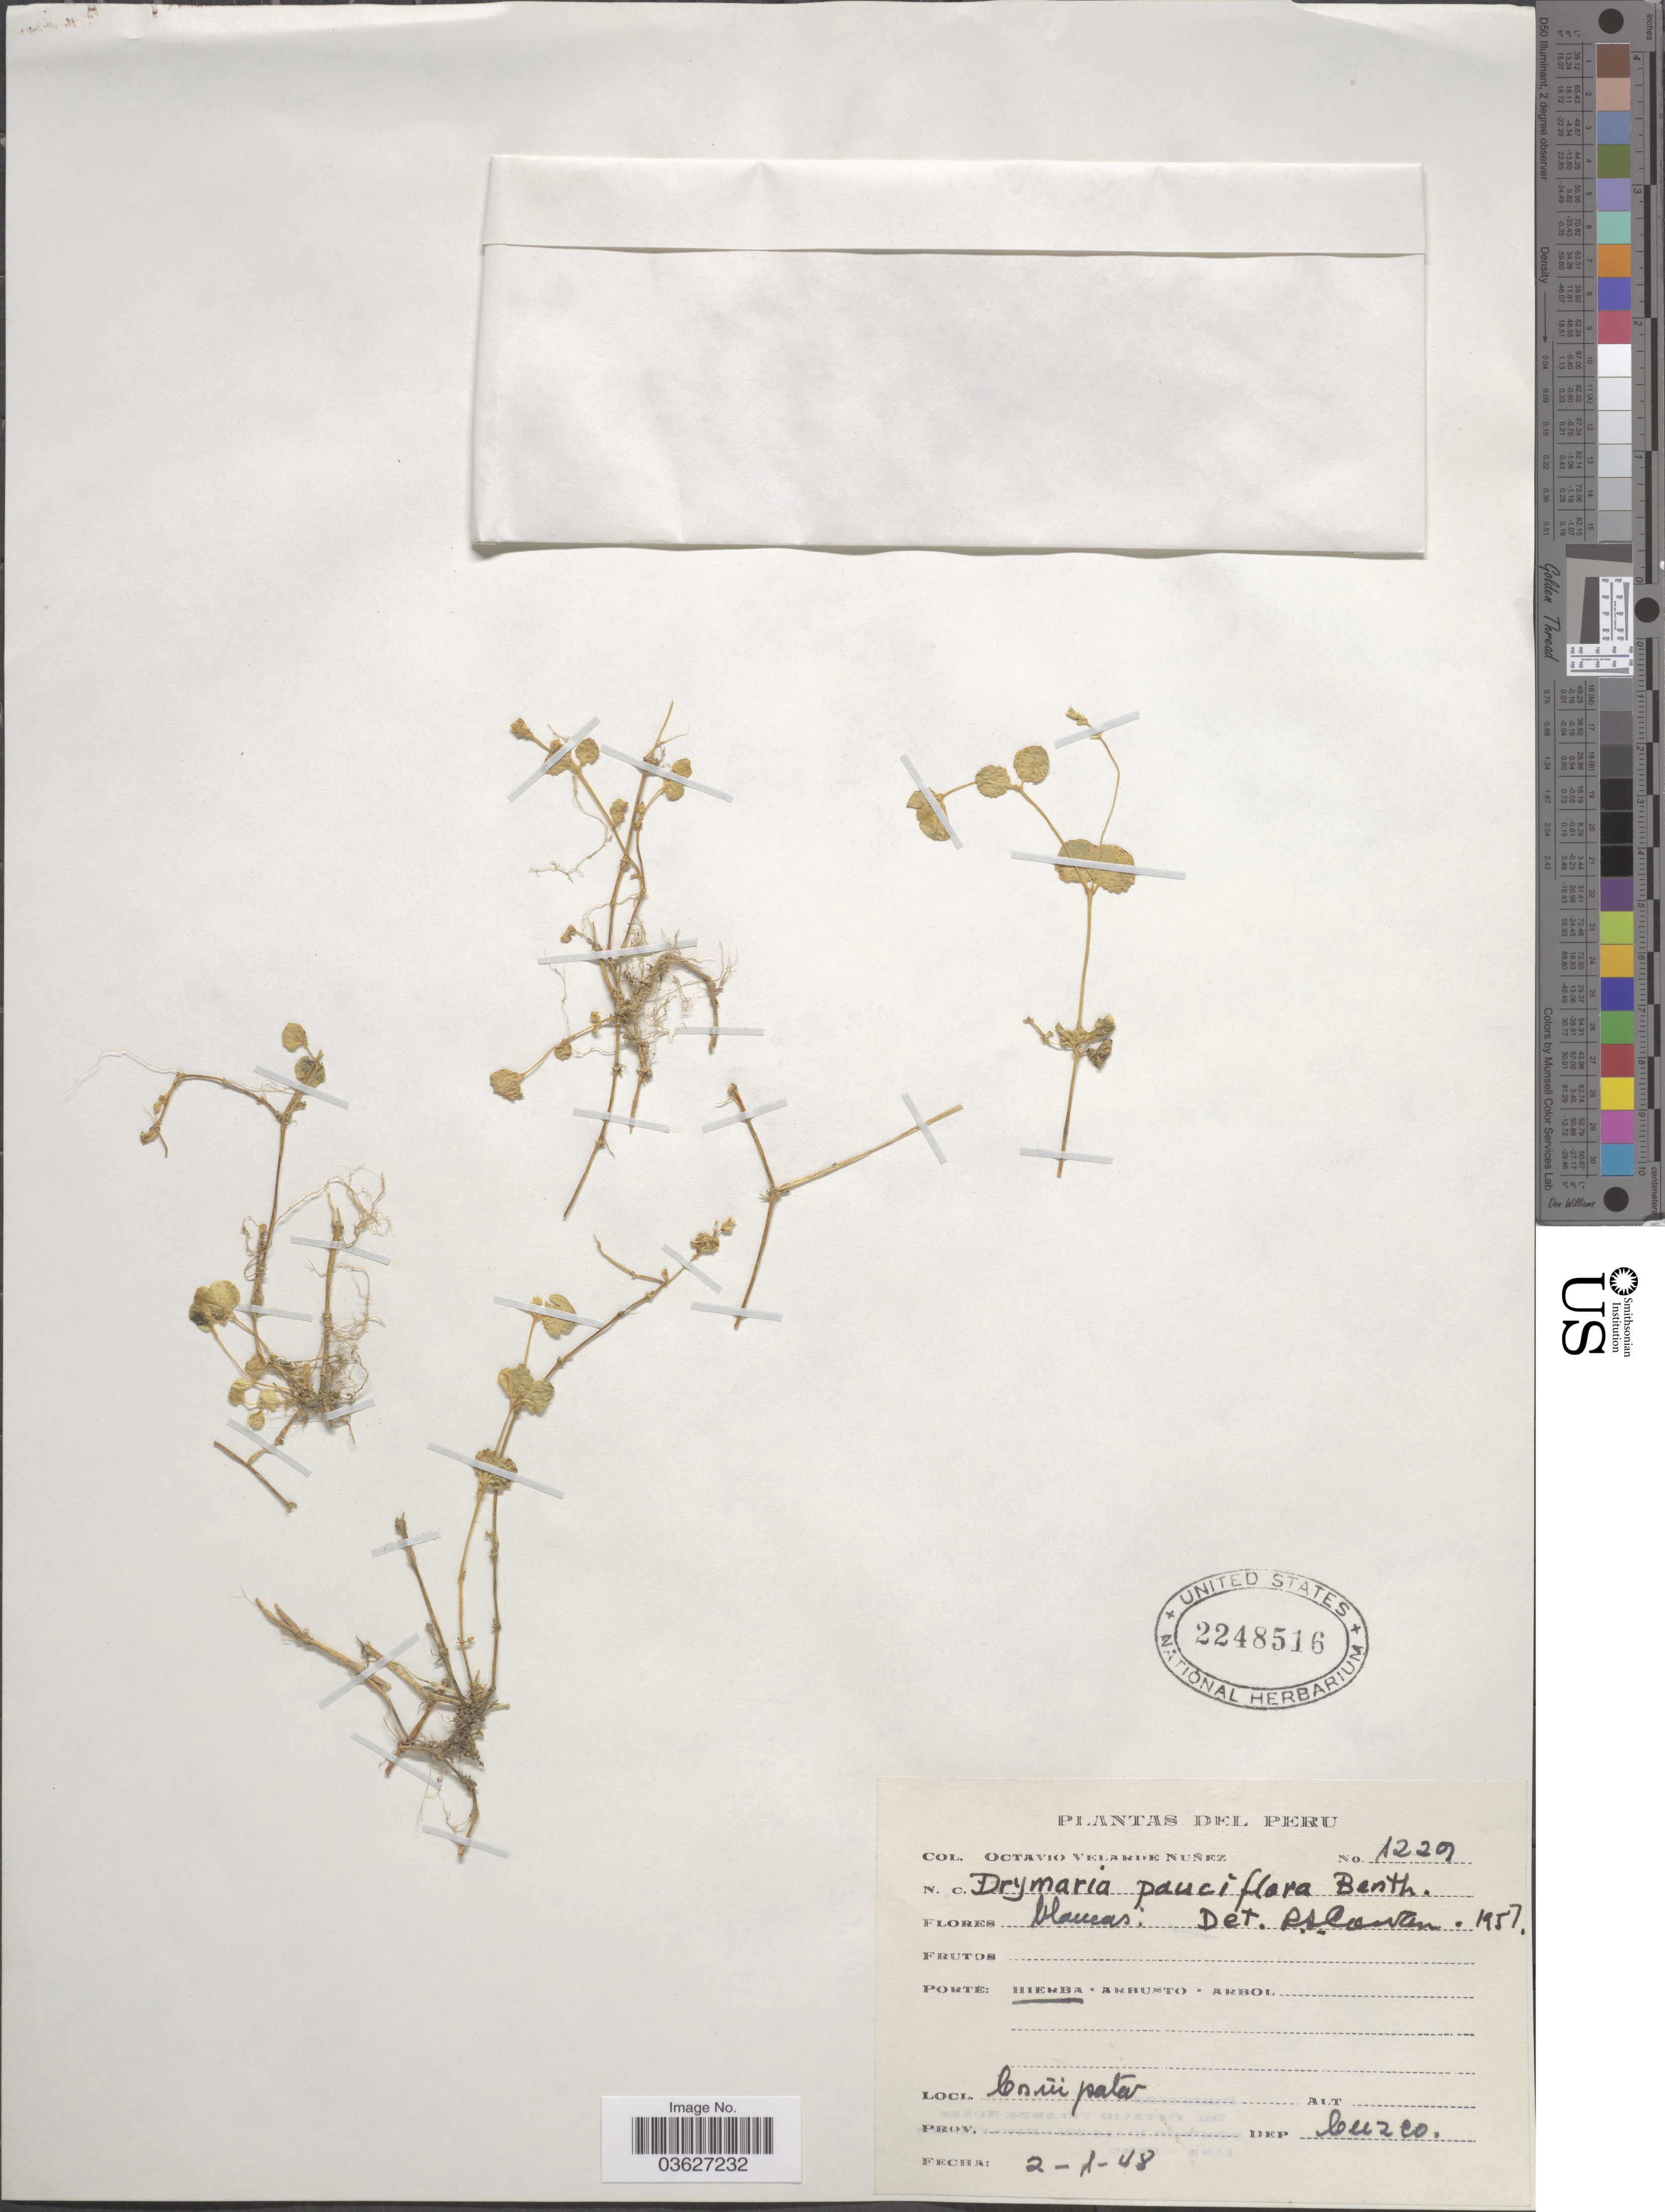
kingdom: Plantae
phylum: Tracheophyta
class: Magnoliopsida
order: Caryophyllales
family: Caryophyllaceae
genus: Drymaria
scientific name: Drymaria villosa subsp. palustris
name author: (Cham. & Schltdl.) J.A. Duke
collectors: O. Velarde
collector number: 1229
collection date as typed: Transcribed d/m/y: 2/1/48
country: Peru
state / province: Cusco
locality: Cusipata. Dep. Cuzco.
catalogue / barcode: US 2248516